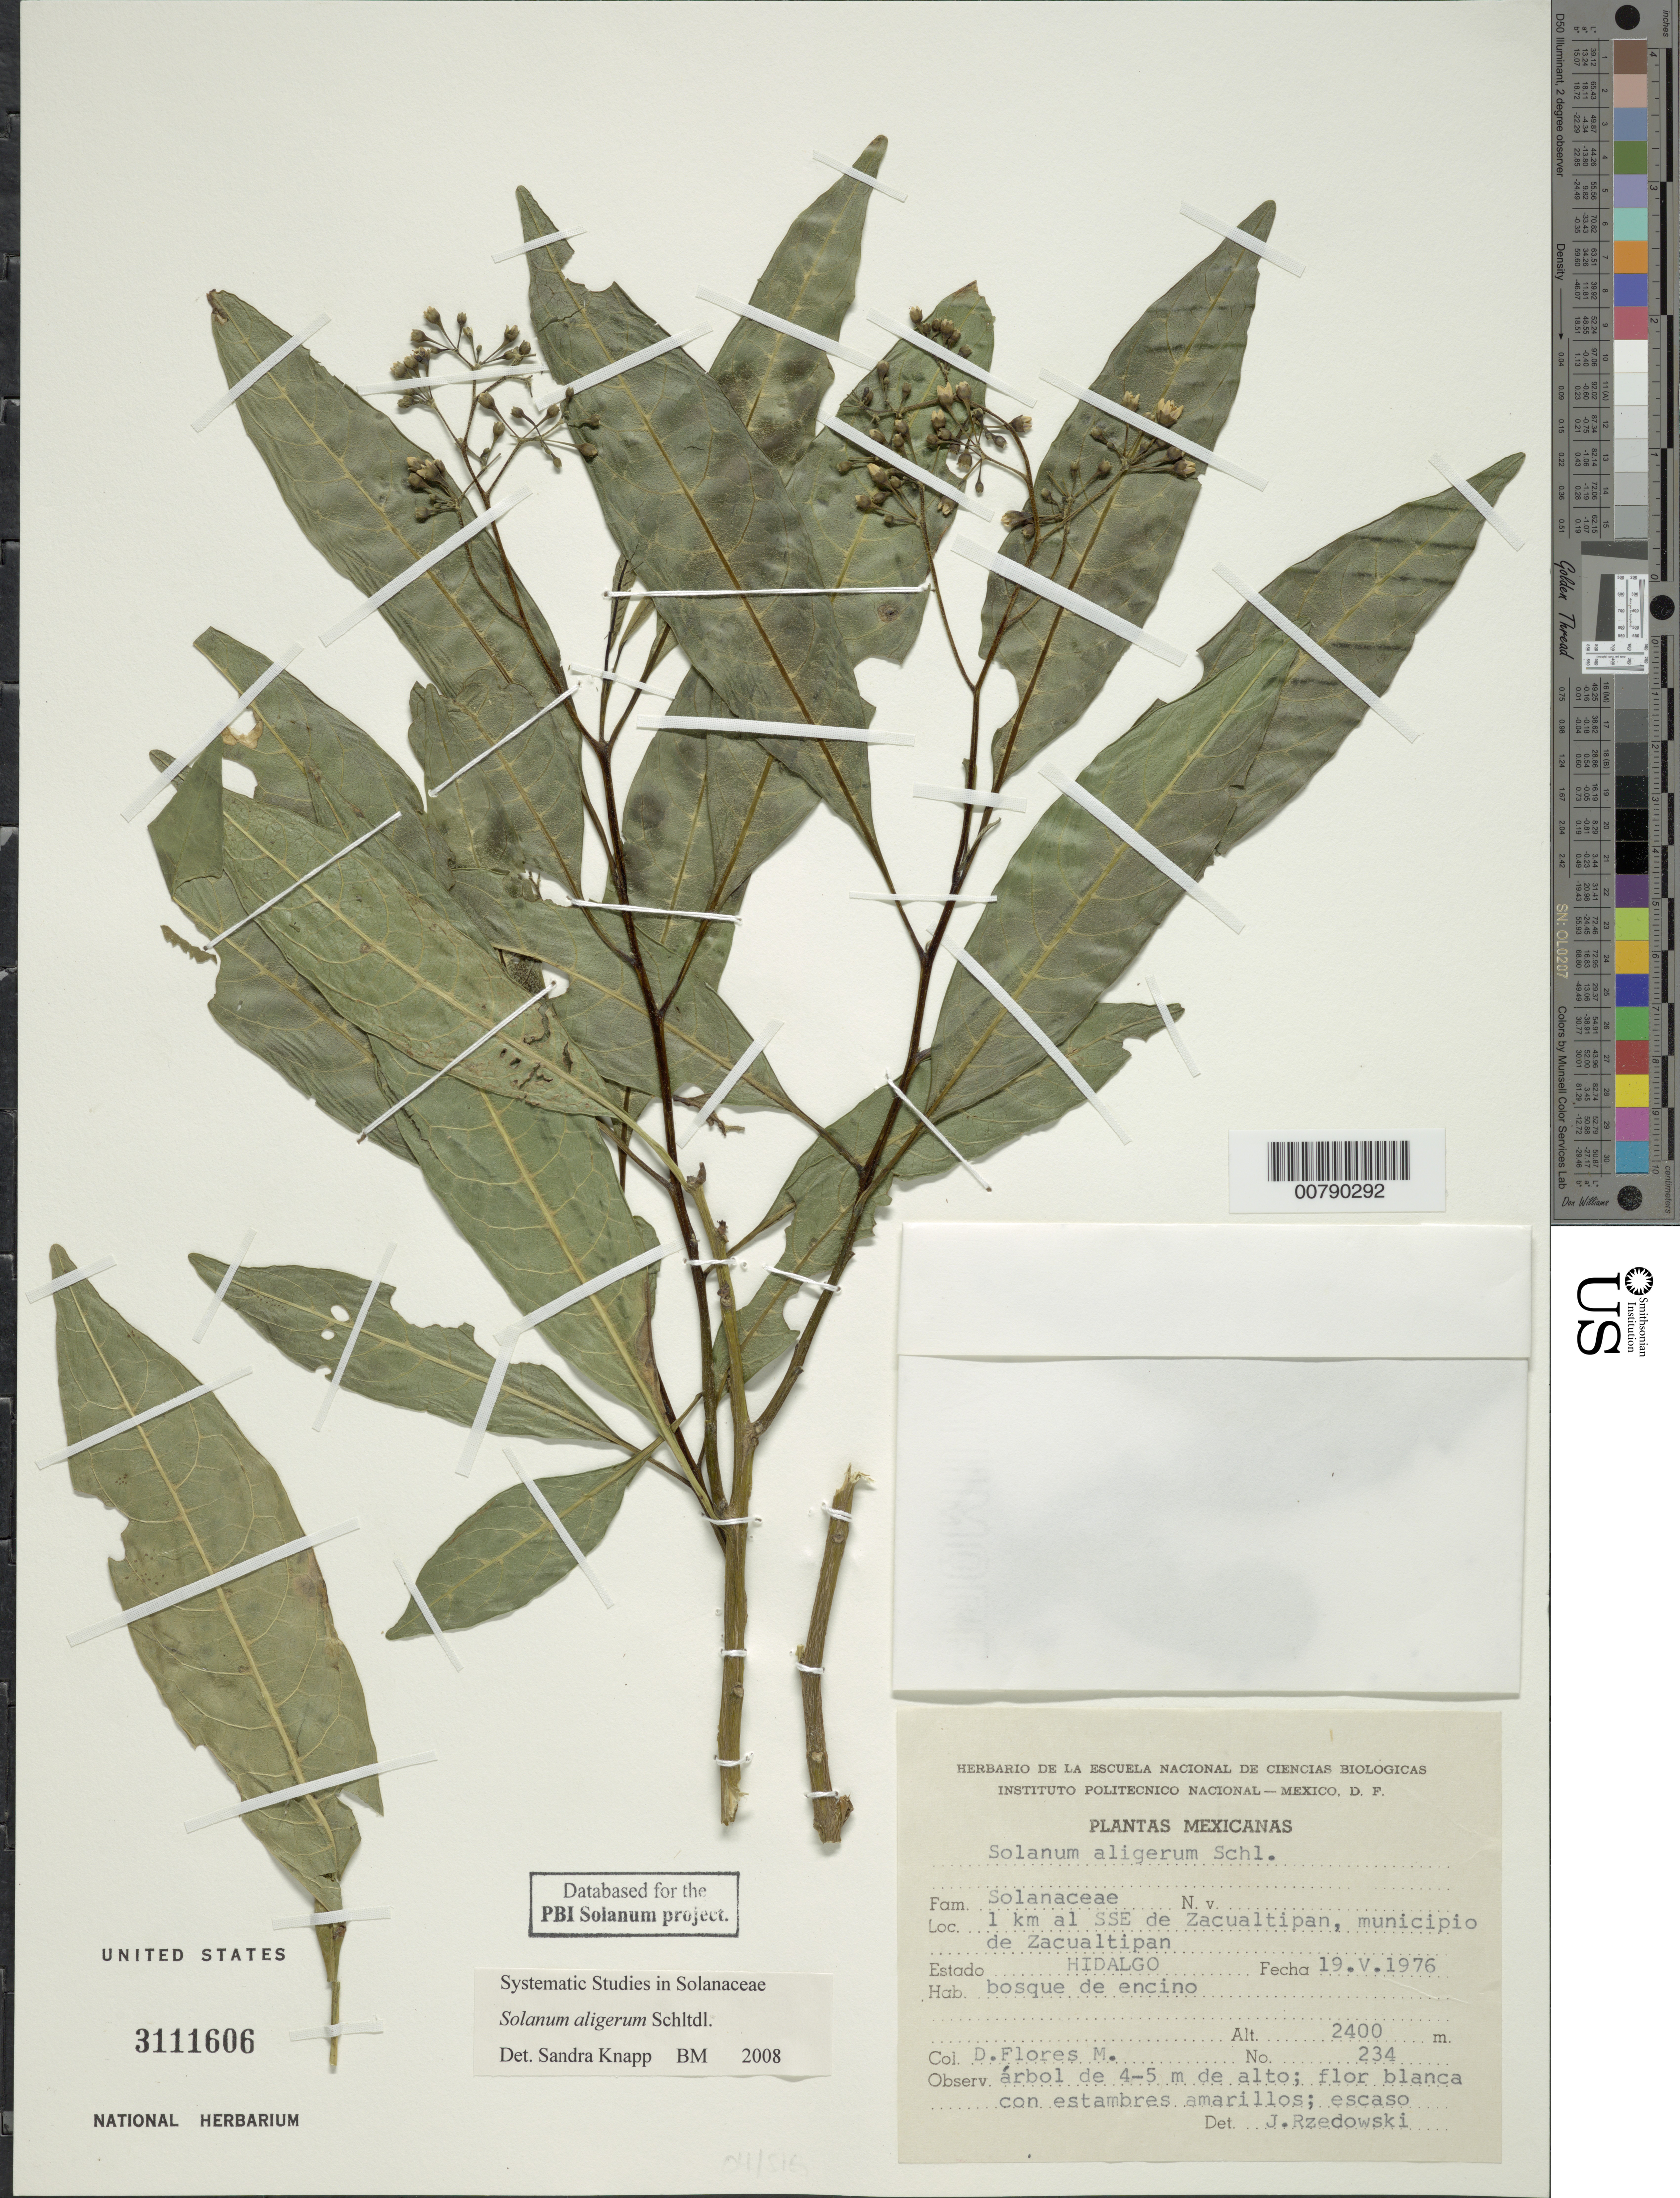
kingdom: Plantae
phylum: Tracheophyta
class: Magnoliopsida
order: Solanales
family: Solanaceae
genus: Solanum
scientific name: Solanum aligerum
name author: Schltdl.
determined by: Knapp, S. D.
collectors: G. Flores F.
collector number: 234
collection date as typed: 19 May 1976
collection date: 1976-05-19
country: Mexico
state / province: Hidalgo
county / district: Zacualtipán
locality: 1 km al SSE de Zacualtipan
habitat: bosque de encino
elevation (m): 2400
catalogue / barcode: US 3111606